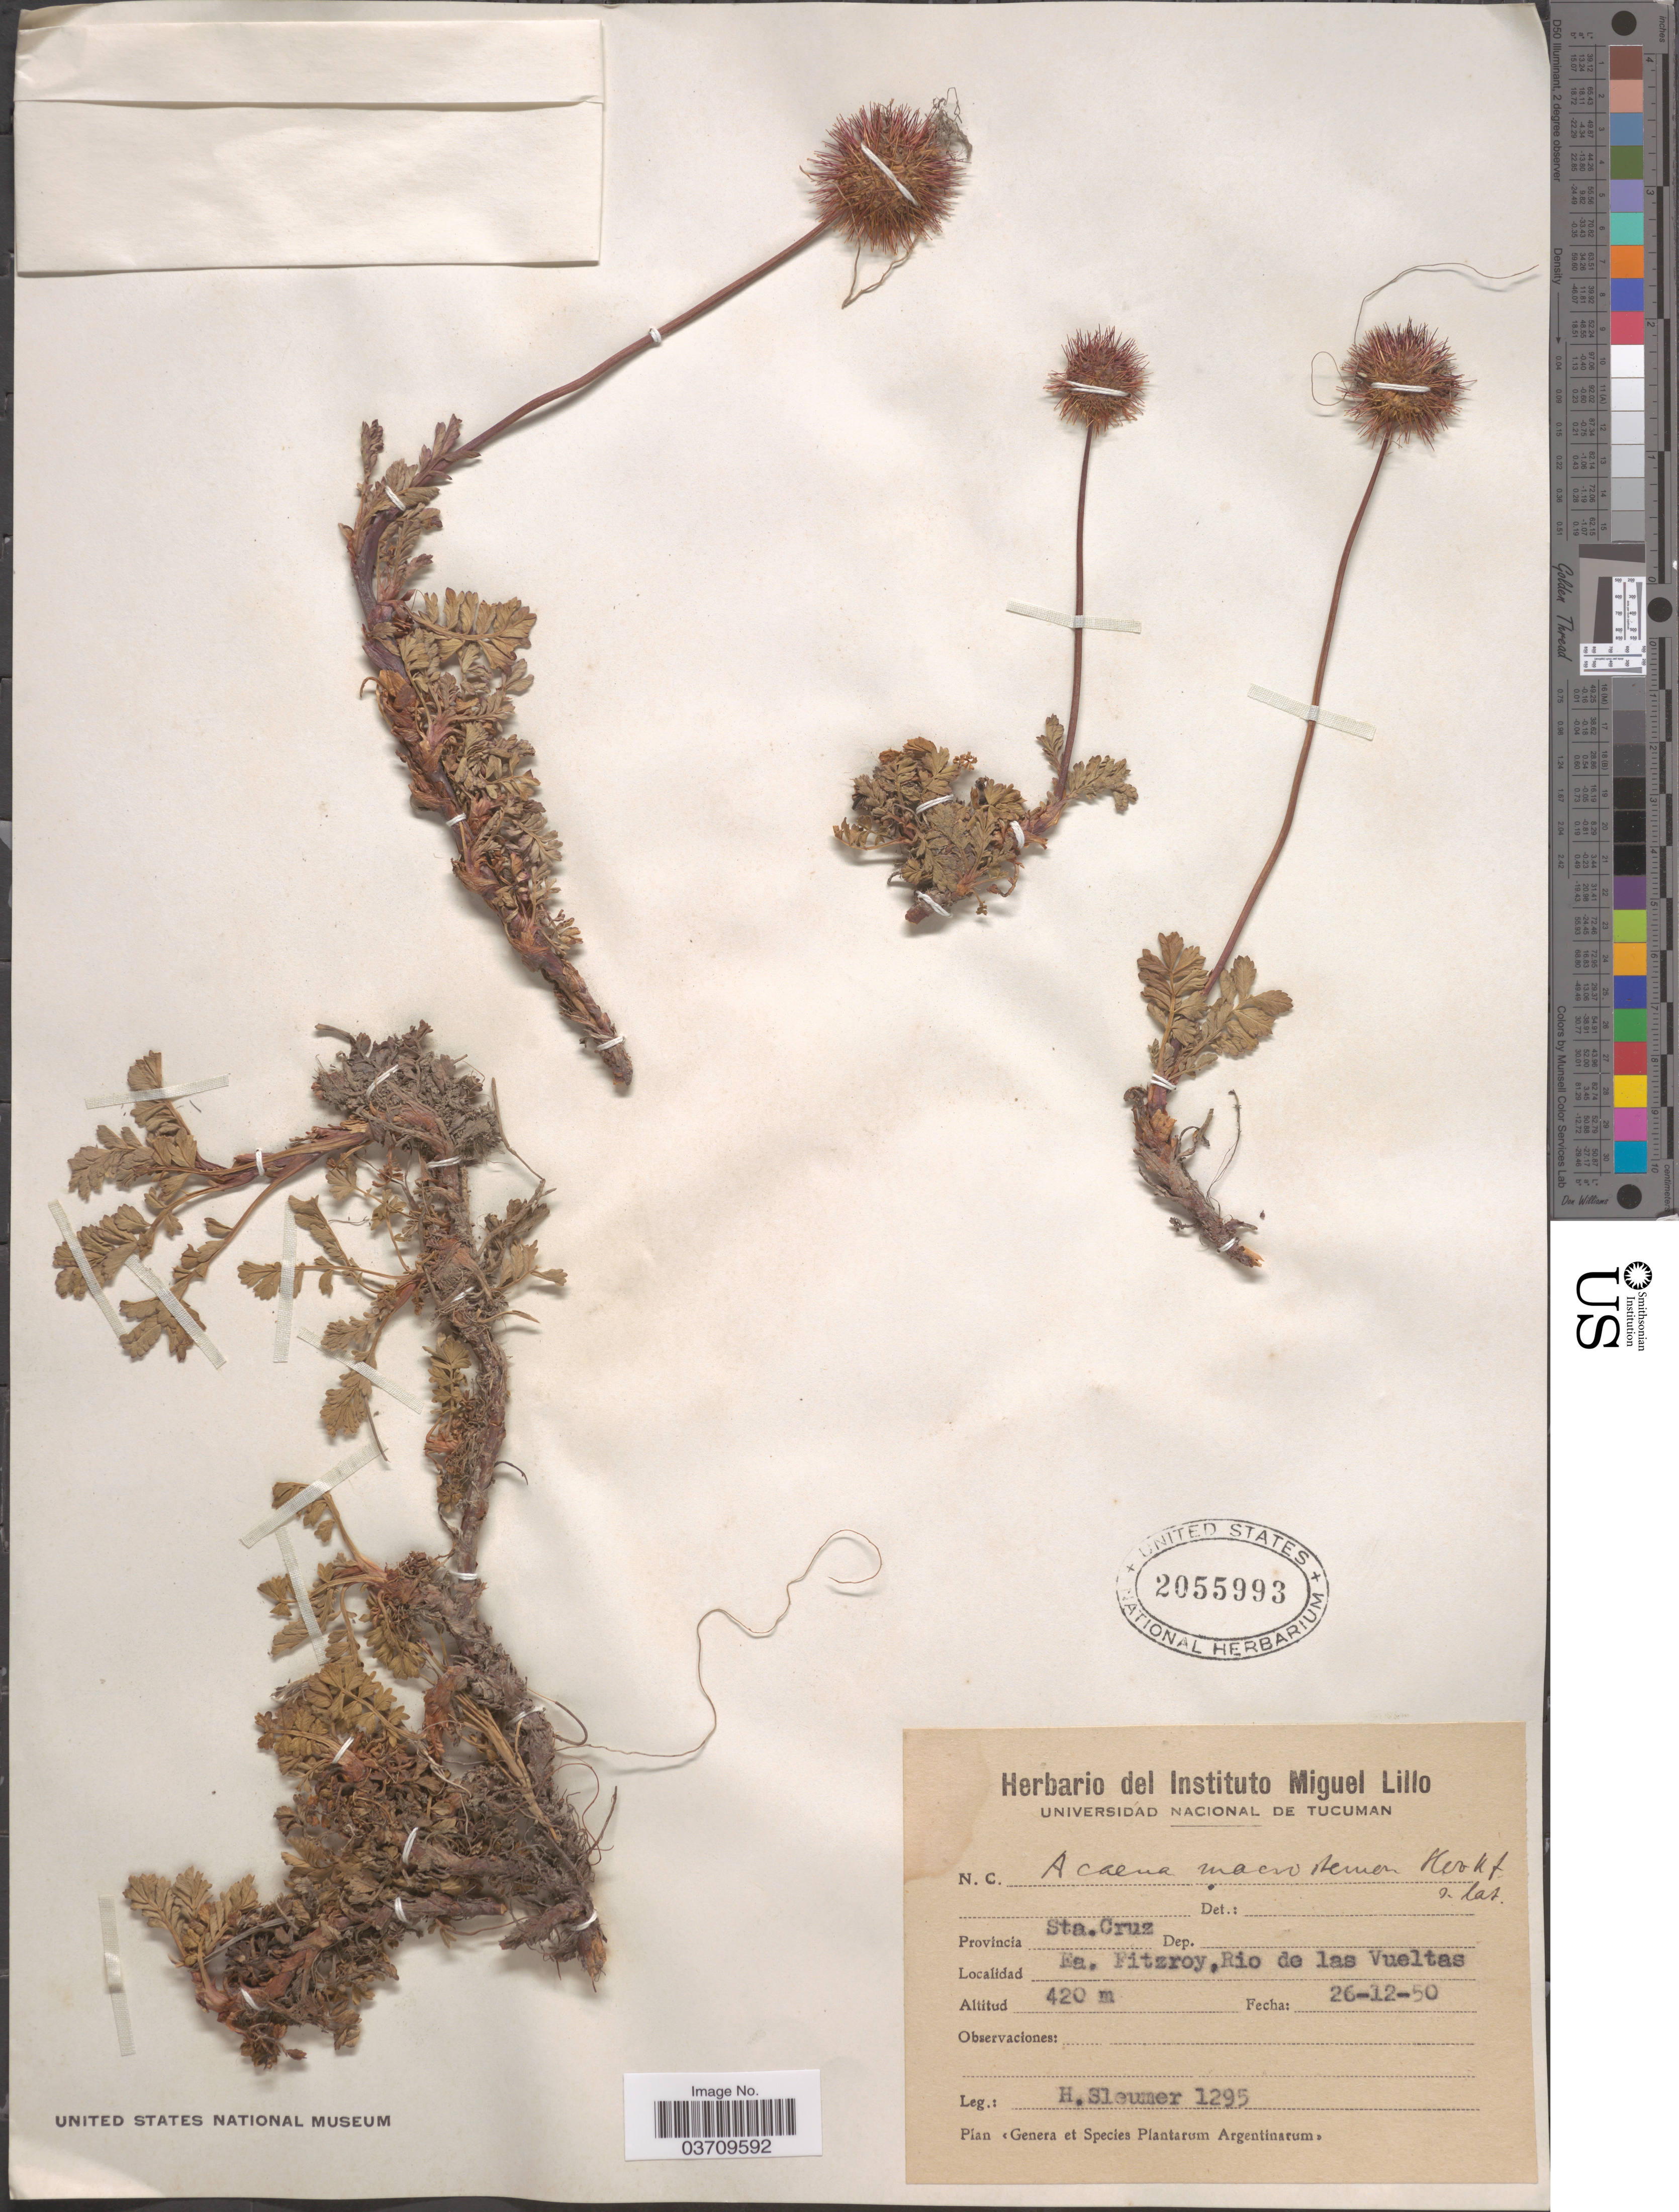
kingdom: Plantae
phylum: Tracheophyta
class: Magnoliopsida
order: Rosales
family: Rosaceae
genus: Acaena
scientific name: Acaena magellanica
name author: Vahl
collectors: H. O. Sleumer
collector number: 1295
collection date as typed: Transcribed d/m/y: 26/12/50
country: Argentina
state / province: Santa Cruz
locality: Ea. Fitzroy, Rio de las Vueltas.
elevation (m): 420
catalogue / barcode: US 2055993